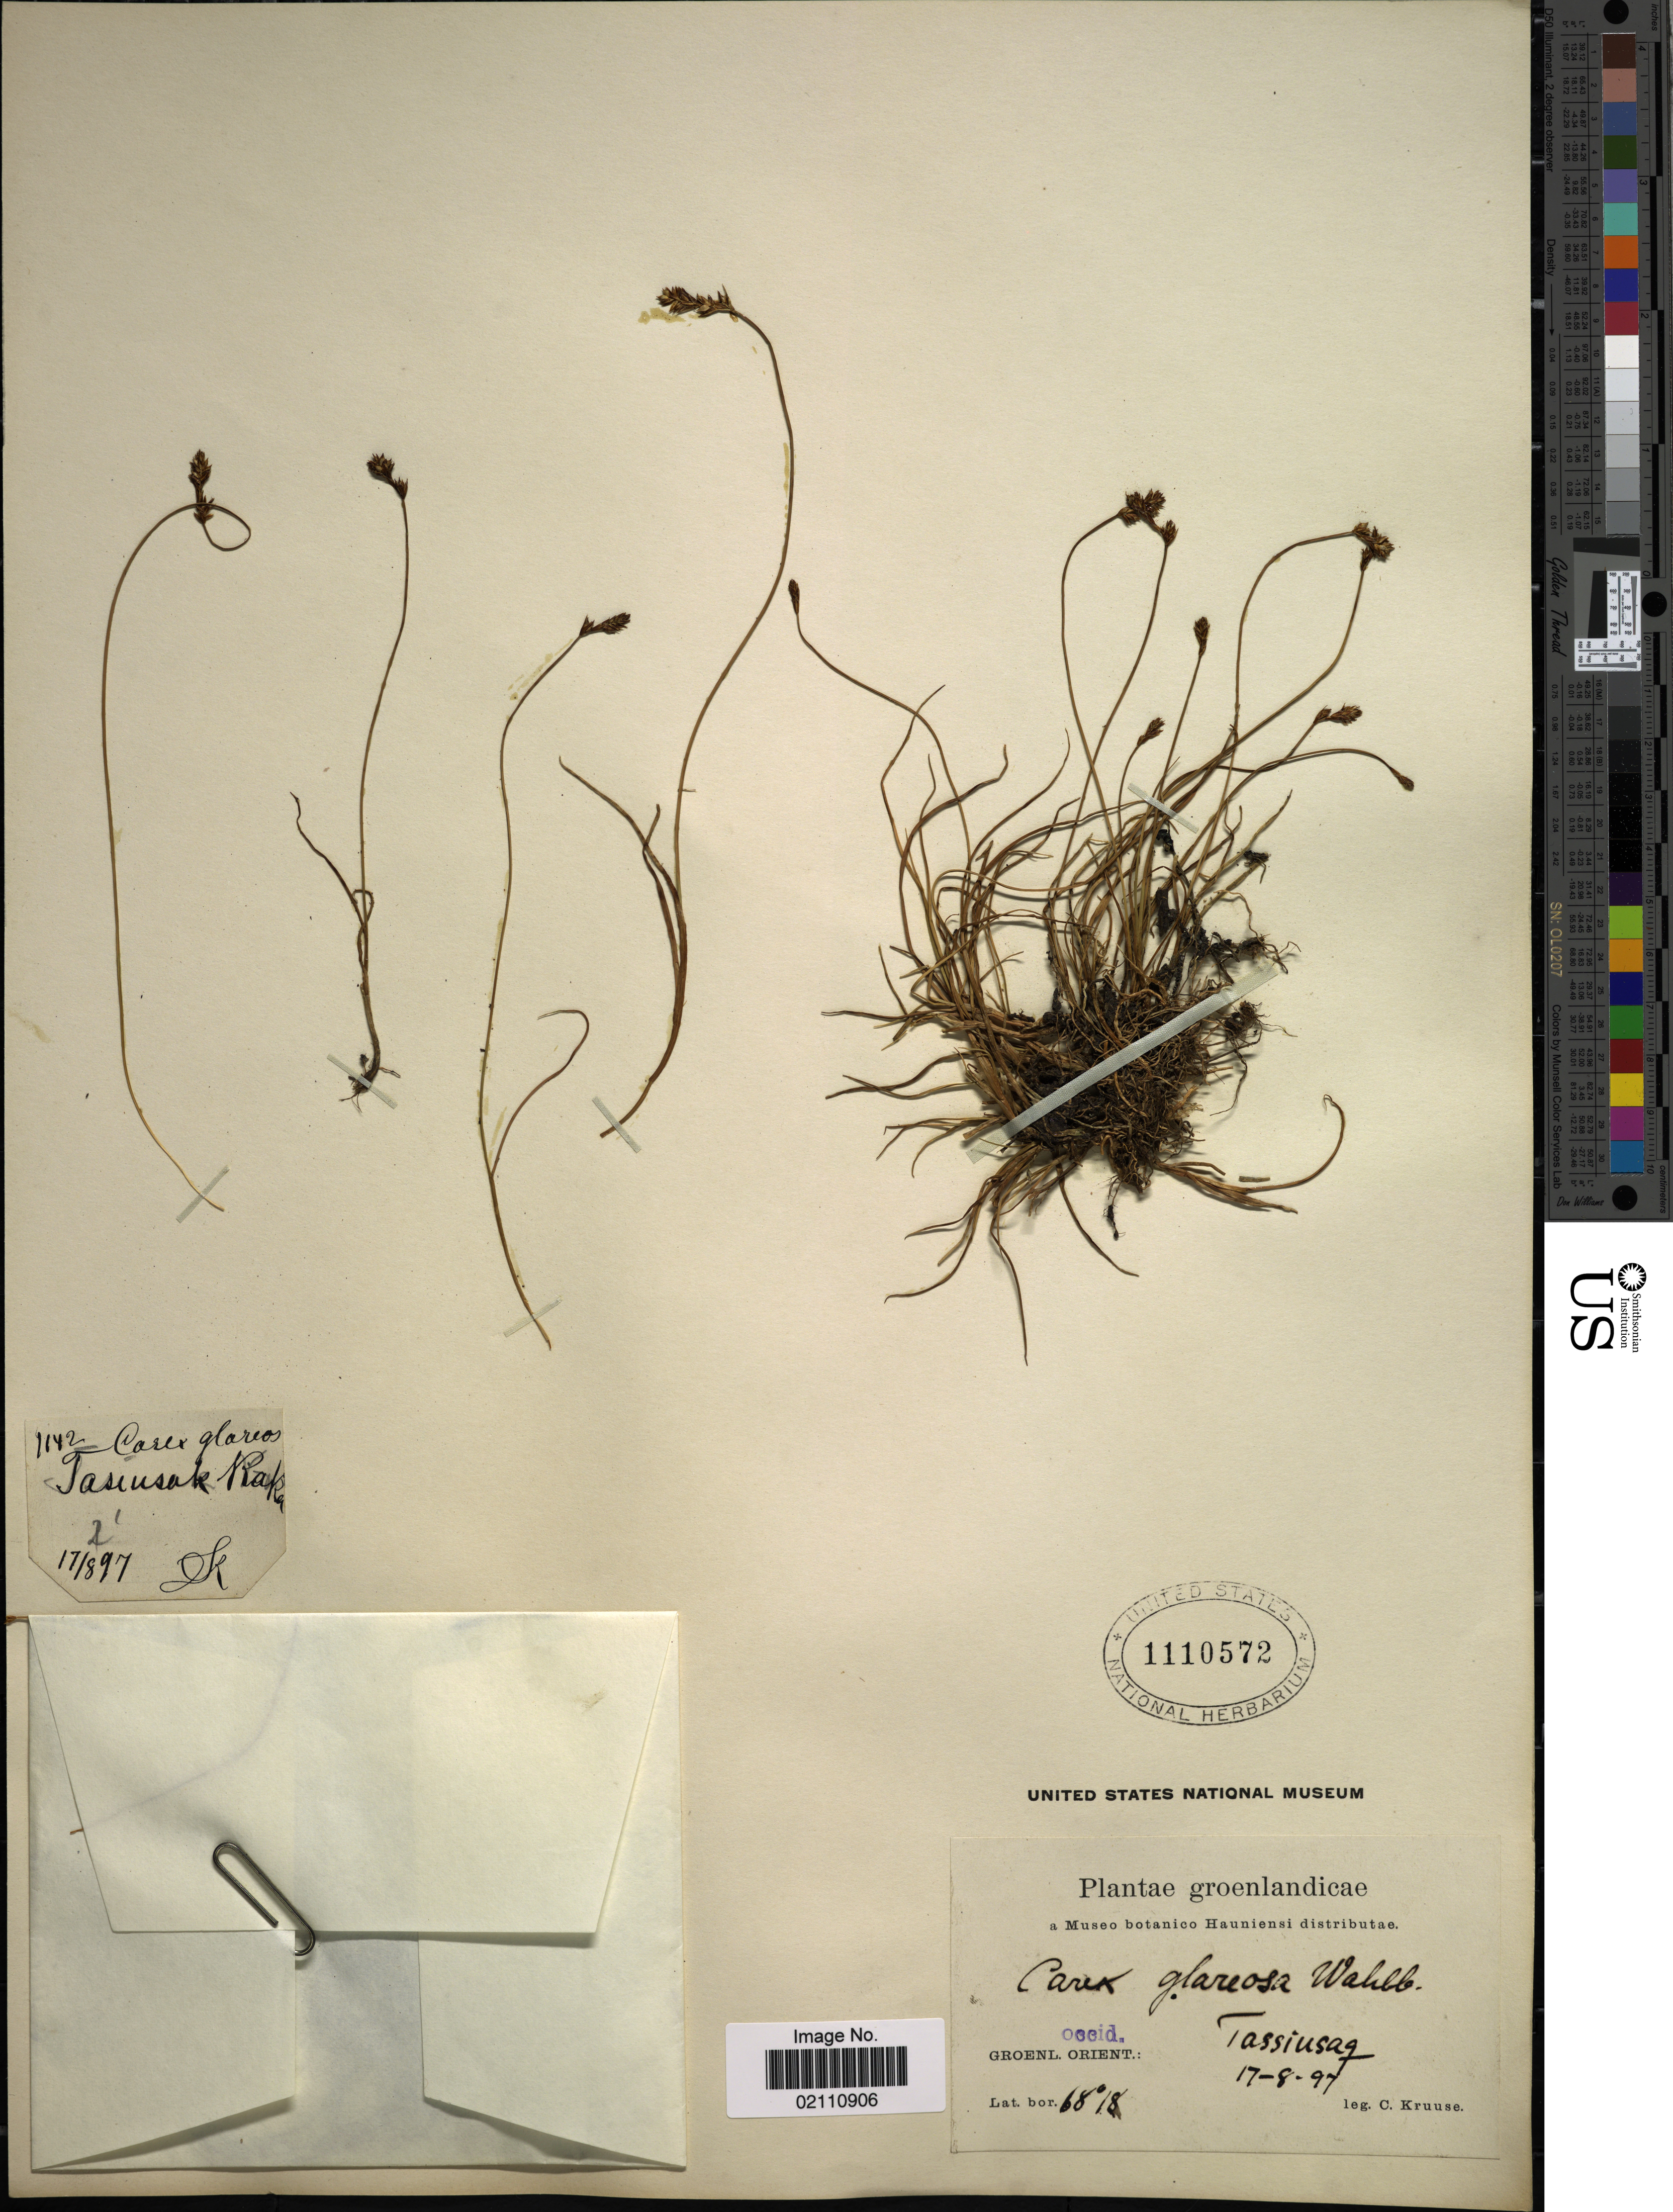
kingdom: Plantae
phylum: Tracheophyta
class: Liliopsida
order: Poales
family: Cyperaceae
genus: Carex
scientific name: Carex glareosa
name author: Schkuhr ex Wahlenb.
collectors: C. Kruuse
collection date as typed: Transcribed d/m/y: 17/8/97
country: Greenland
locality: Occid, Groenl. Orient.: Tassiusaq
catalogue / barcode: US 1110572